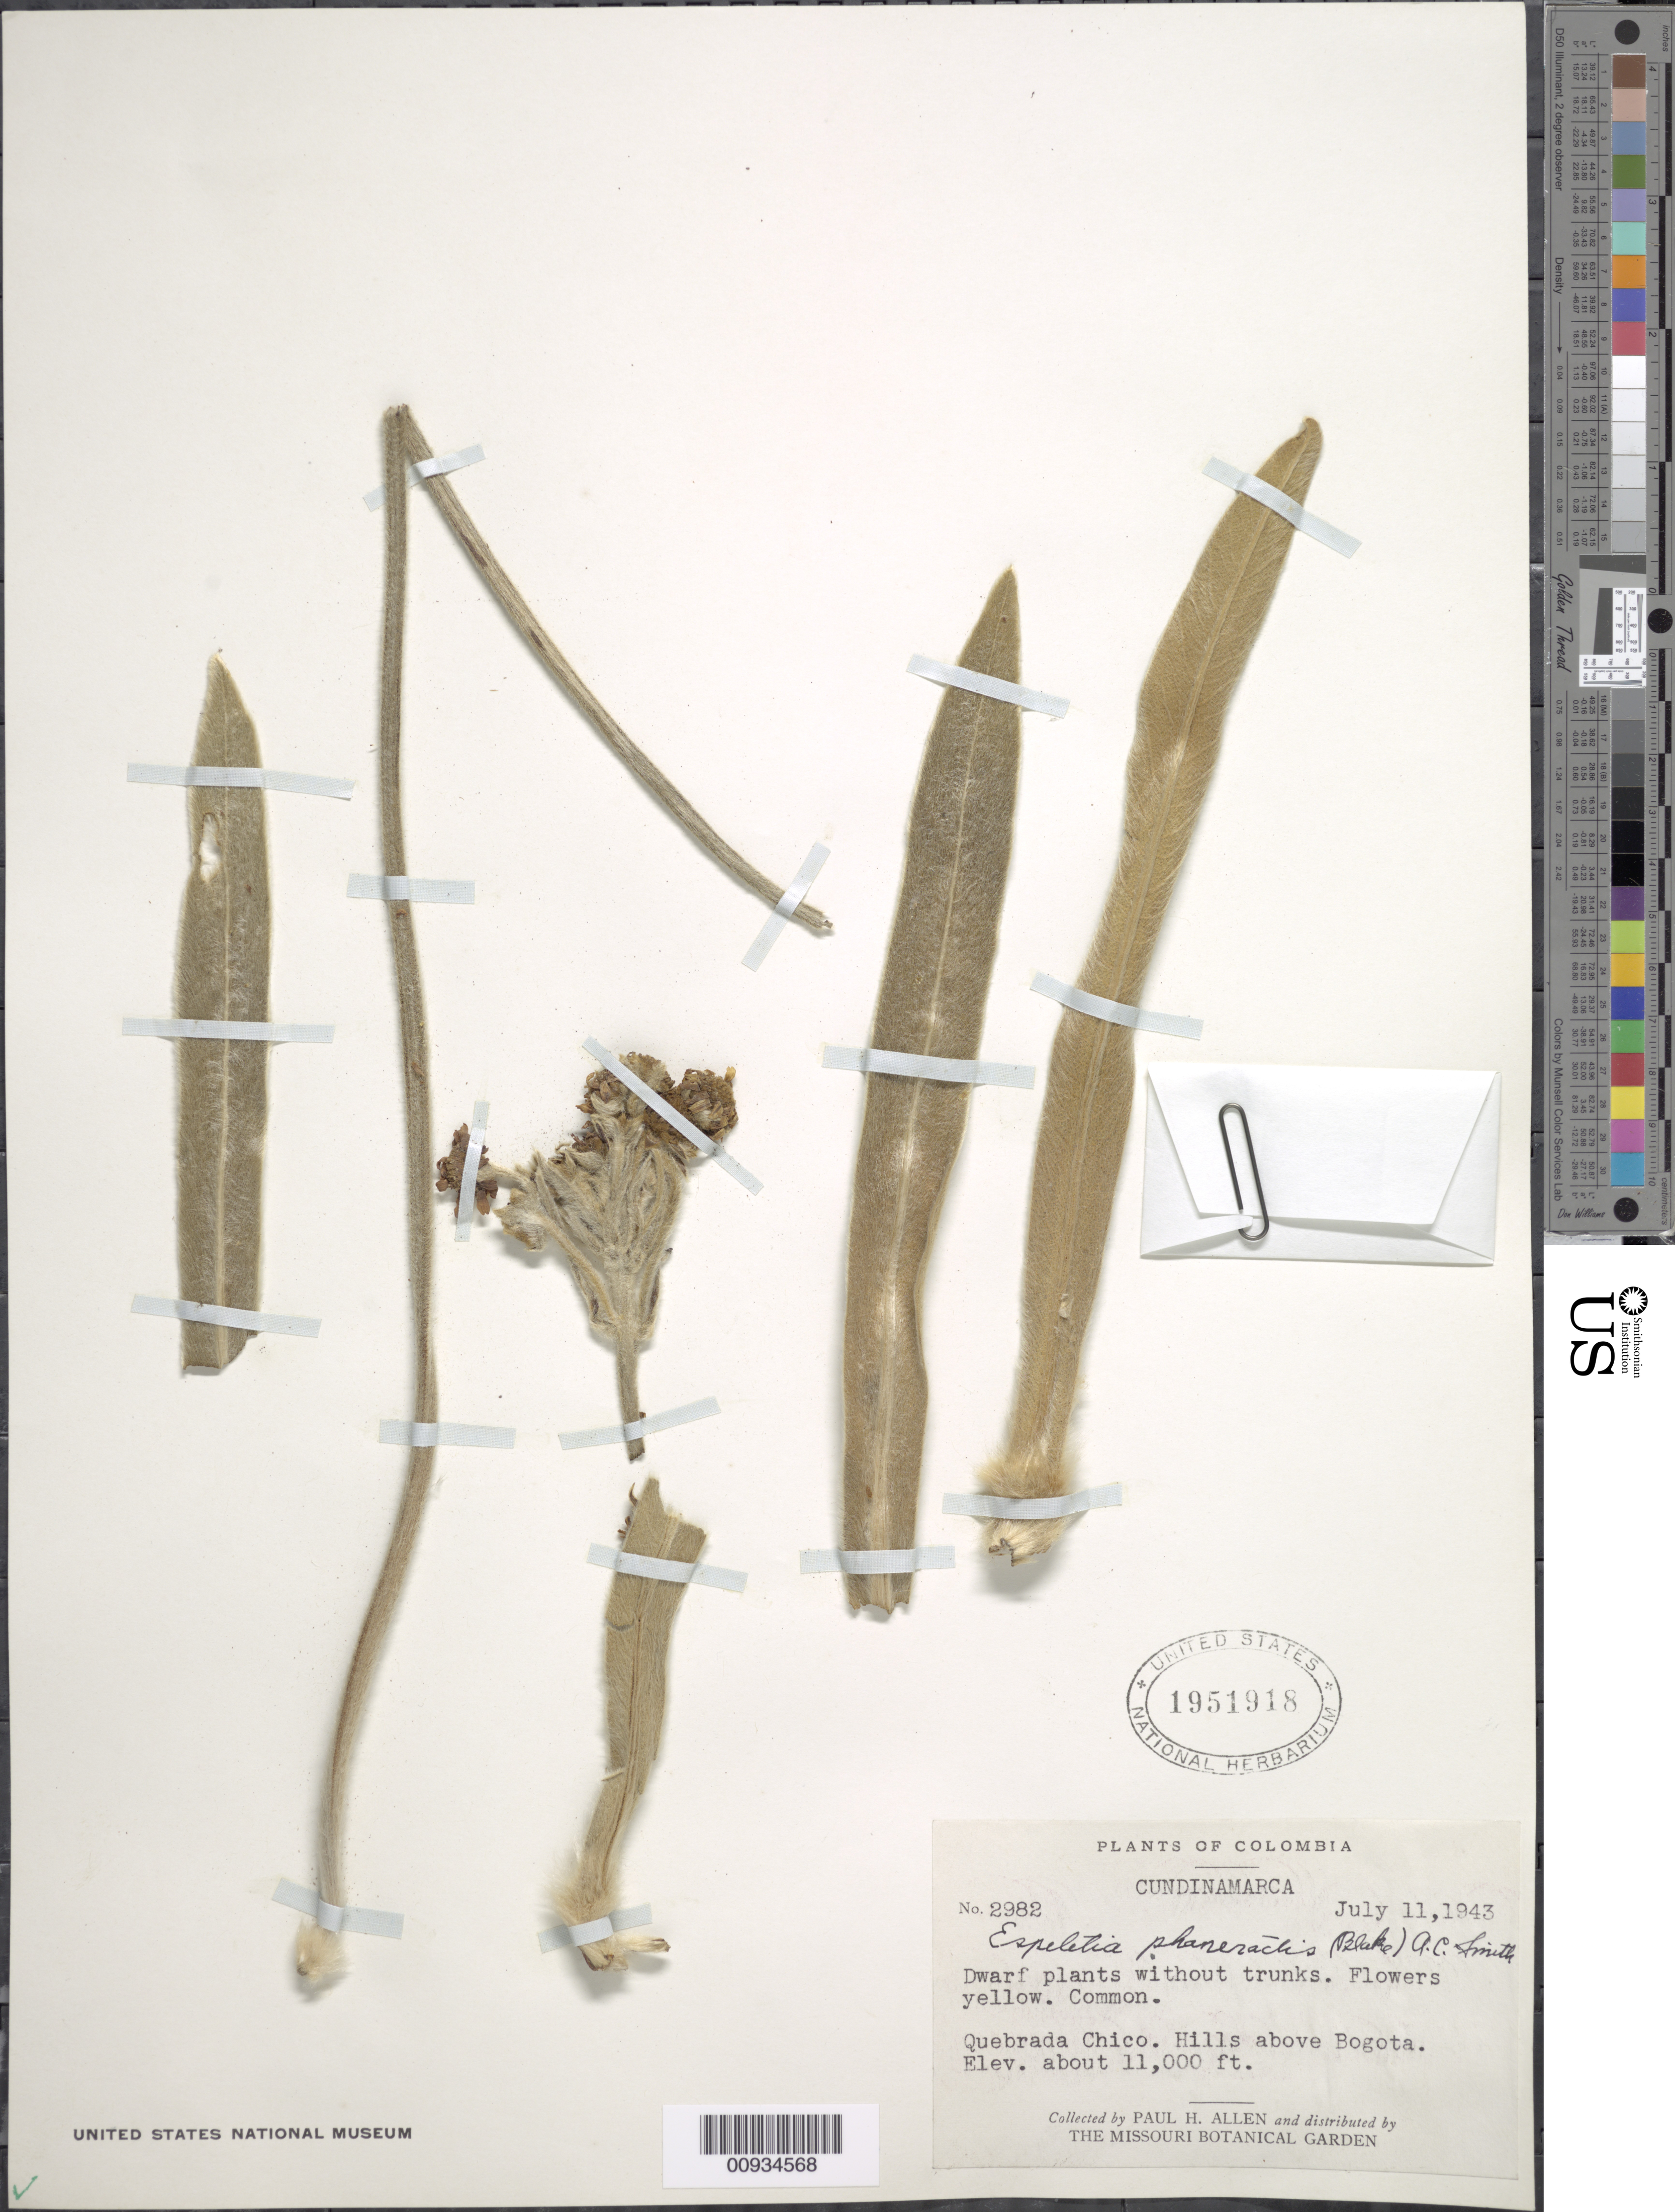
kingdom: Plantae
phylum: Tracheophyta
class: Magnoliopsida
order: Asterales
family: Asteraceae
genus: Espeletiopsis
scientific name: Espeletiopsis corymbosa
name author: (Humb. & Bonpl.) Cuatrec.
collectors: P. H. Allen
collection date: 1943-07-11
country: Colombia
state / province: Cundinamarca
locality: Quebrada Chicó. Hills above Bogotá. [Original wrong elevation in label: 11000 ft = 3660 m].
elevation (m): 3100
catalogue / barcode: US 1951918